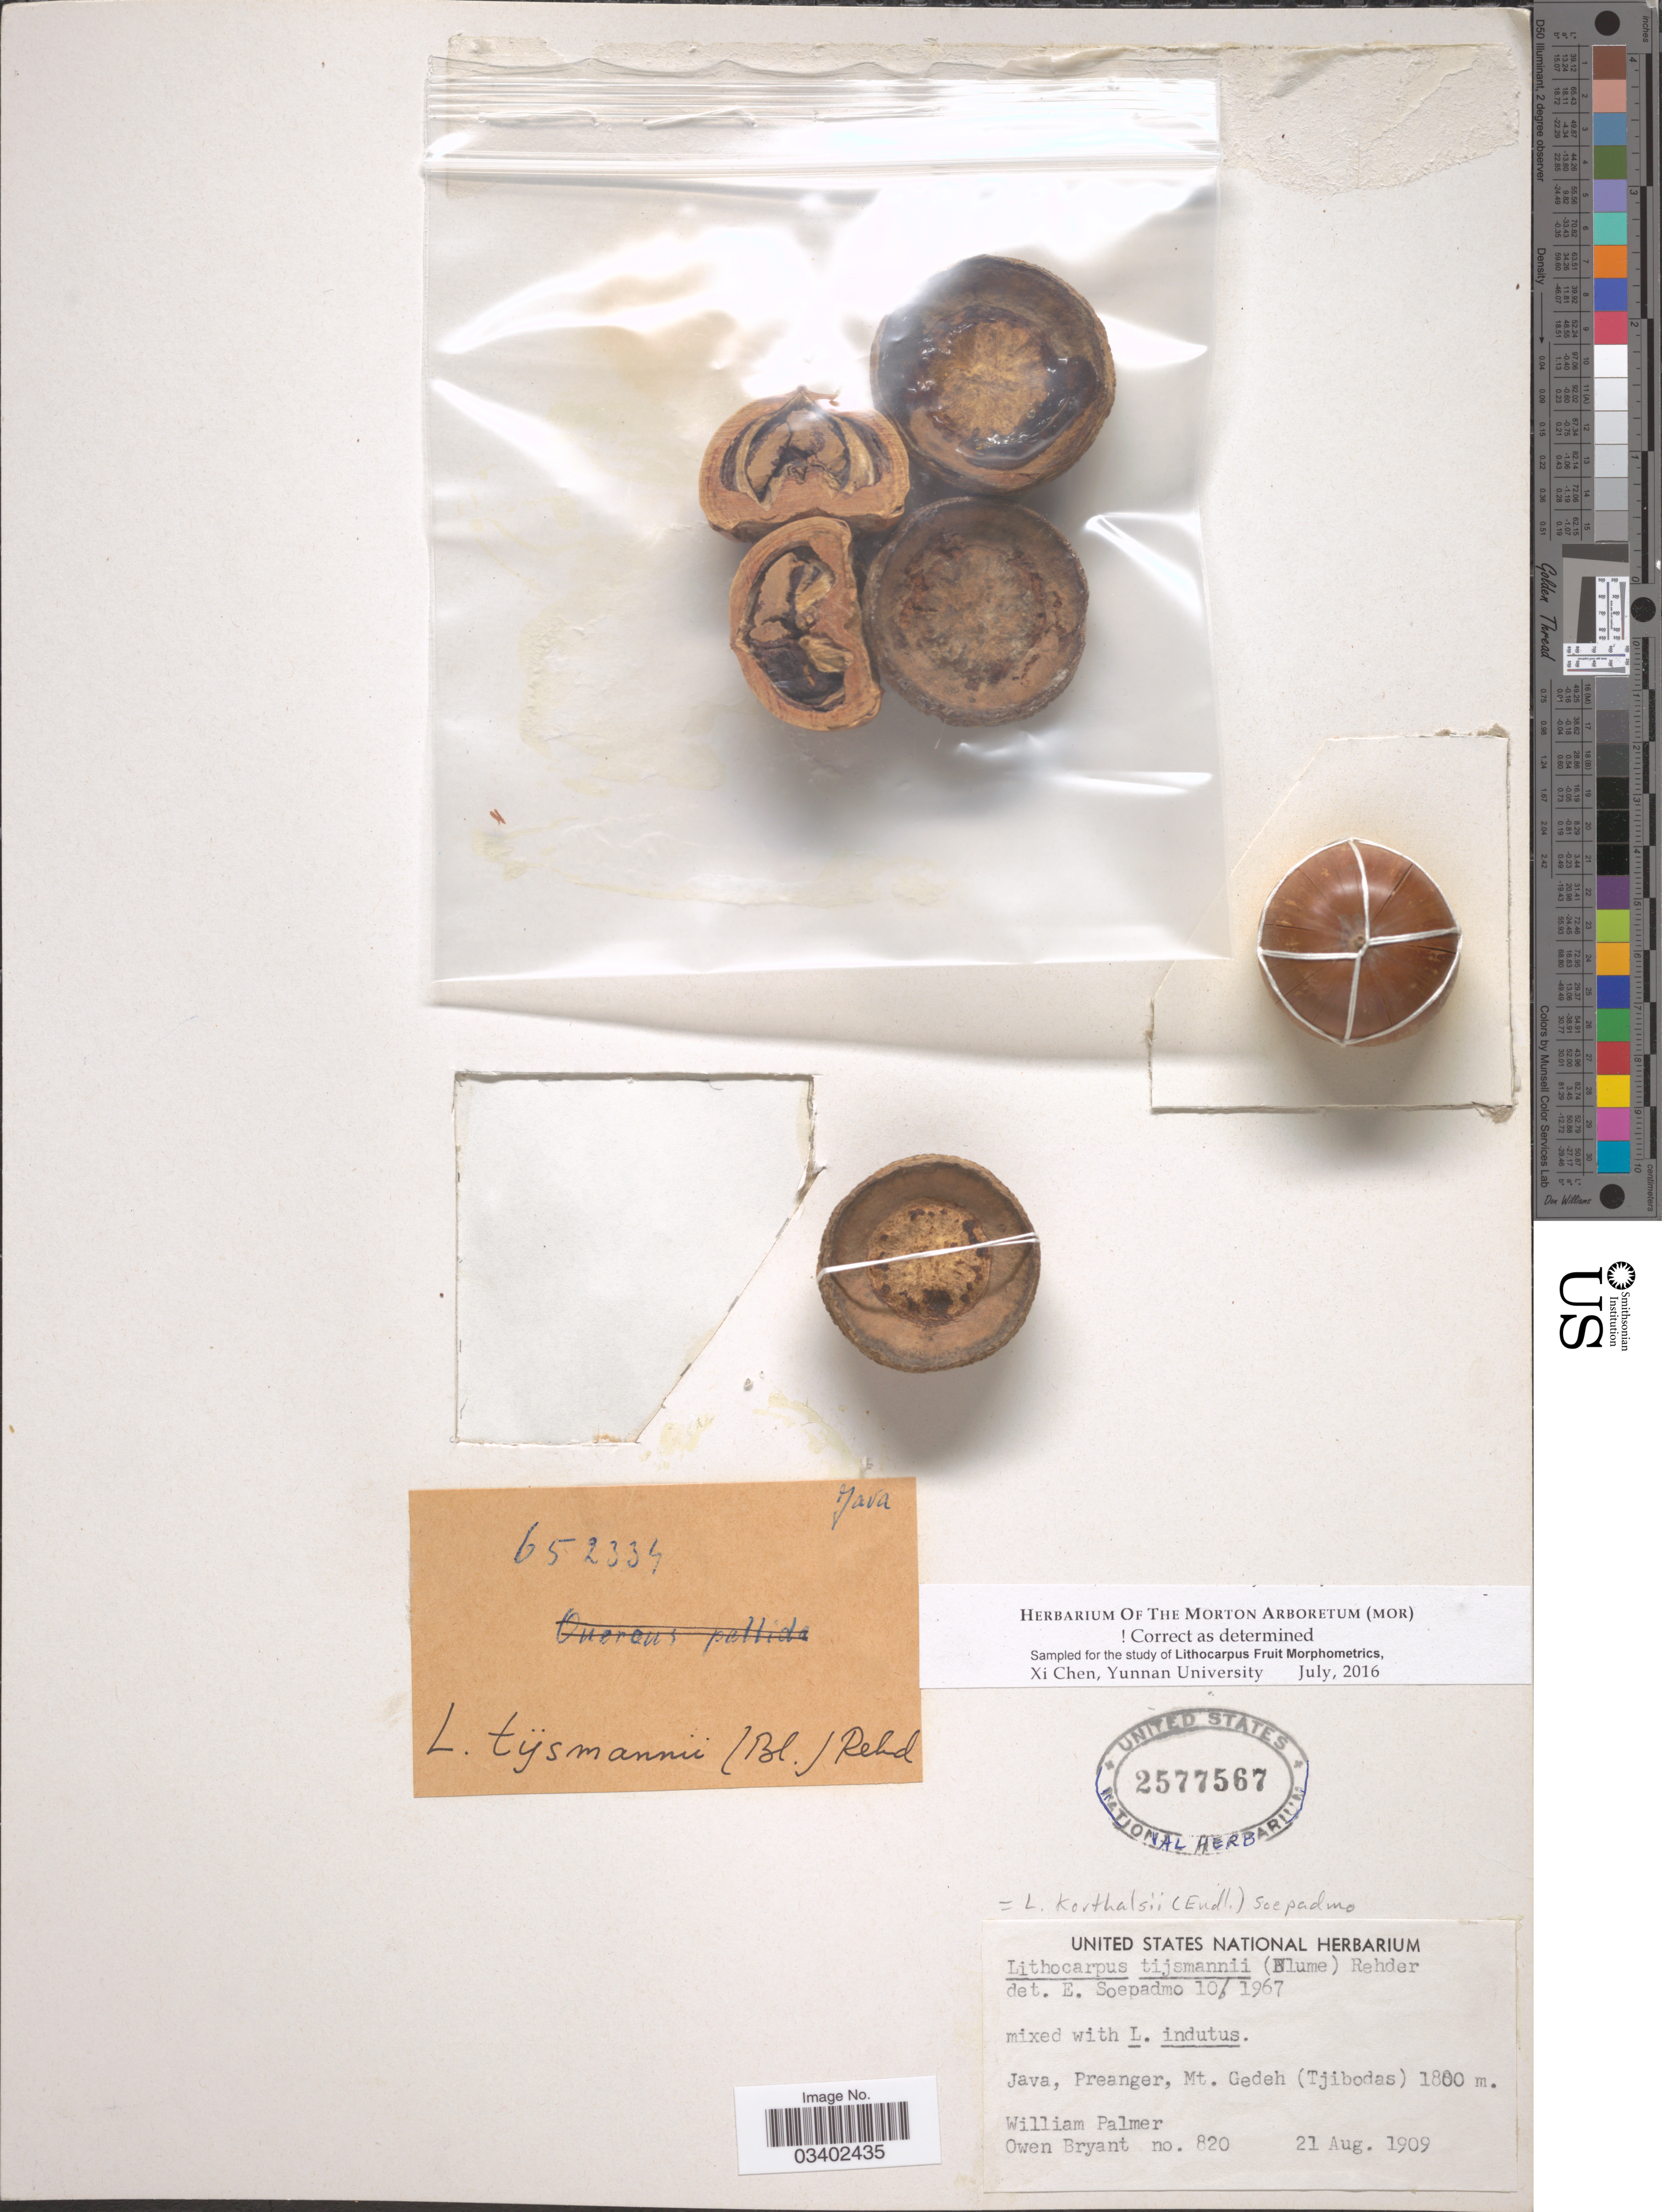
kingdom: Plantae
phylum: Tracheophyta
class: Magnoliopsida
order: Fagales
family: Fagaceae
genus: Lithocarpus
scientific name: Lithocarpus korthalsii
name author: (Endl.) Soepadmo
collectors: W. Palmer & O. Bryant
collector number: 820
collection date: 1909-08-21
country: Indonesia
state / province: Java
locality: Preanger, Mt. Gedeh (Tjibodas).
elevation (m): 1800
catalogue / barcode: US 2577567